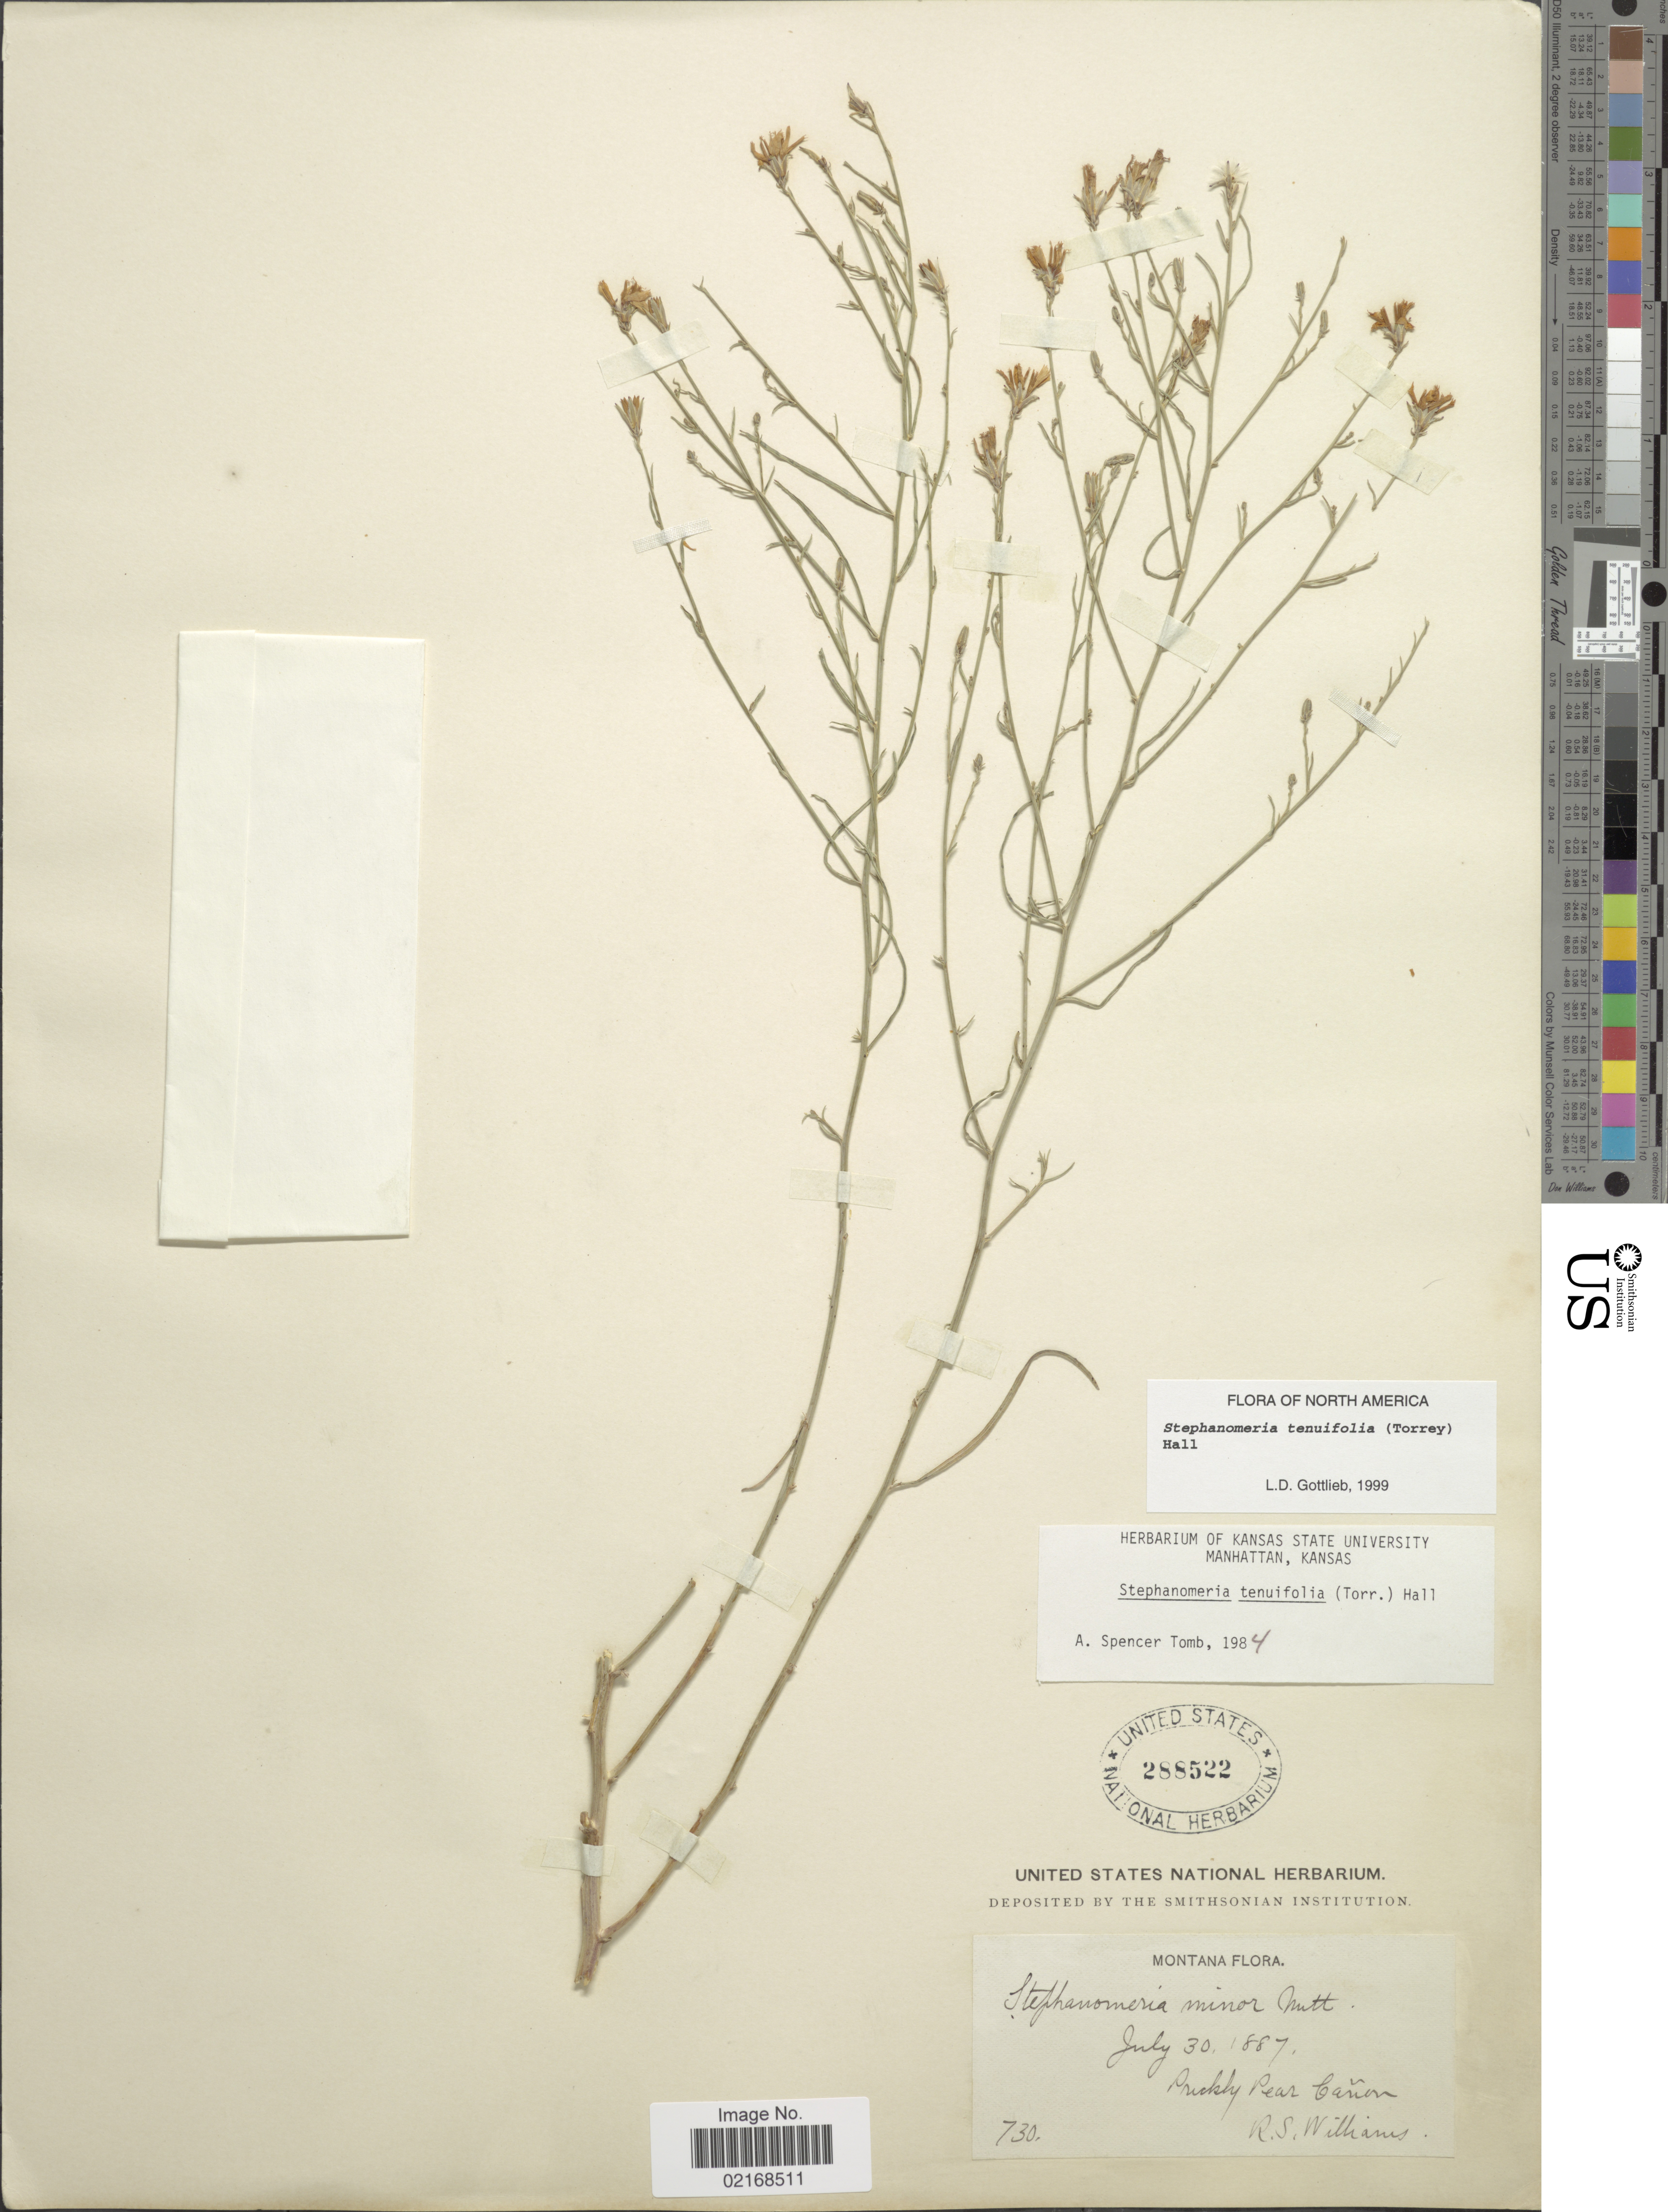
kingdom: Plantae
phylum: Tracheophyta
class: Magnoliopsida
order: Asterales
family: Asteraceae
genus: Stephanomeria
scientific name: Stephanomeria tenuifolia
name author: (Torr.) H.M. Hall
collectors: R. S. Williams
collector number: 730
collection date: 1887-07-30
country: United States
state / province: Montana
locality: Prickly Pear Canon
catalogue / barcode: US 288522